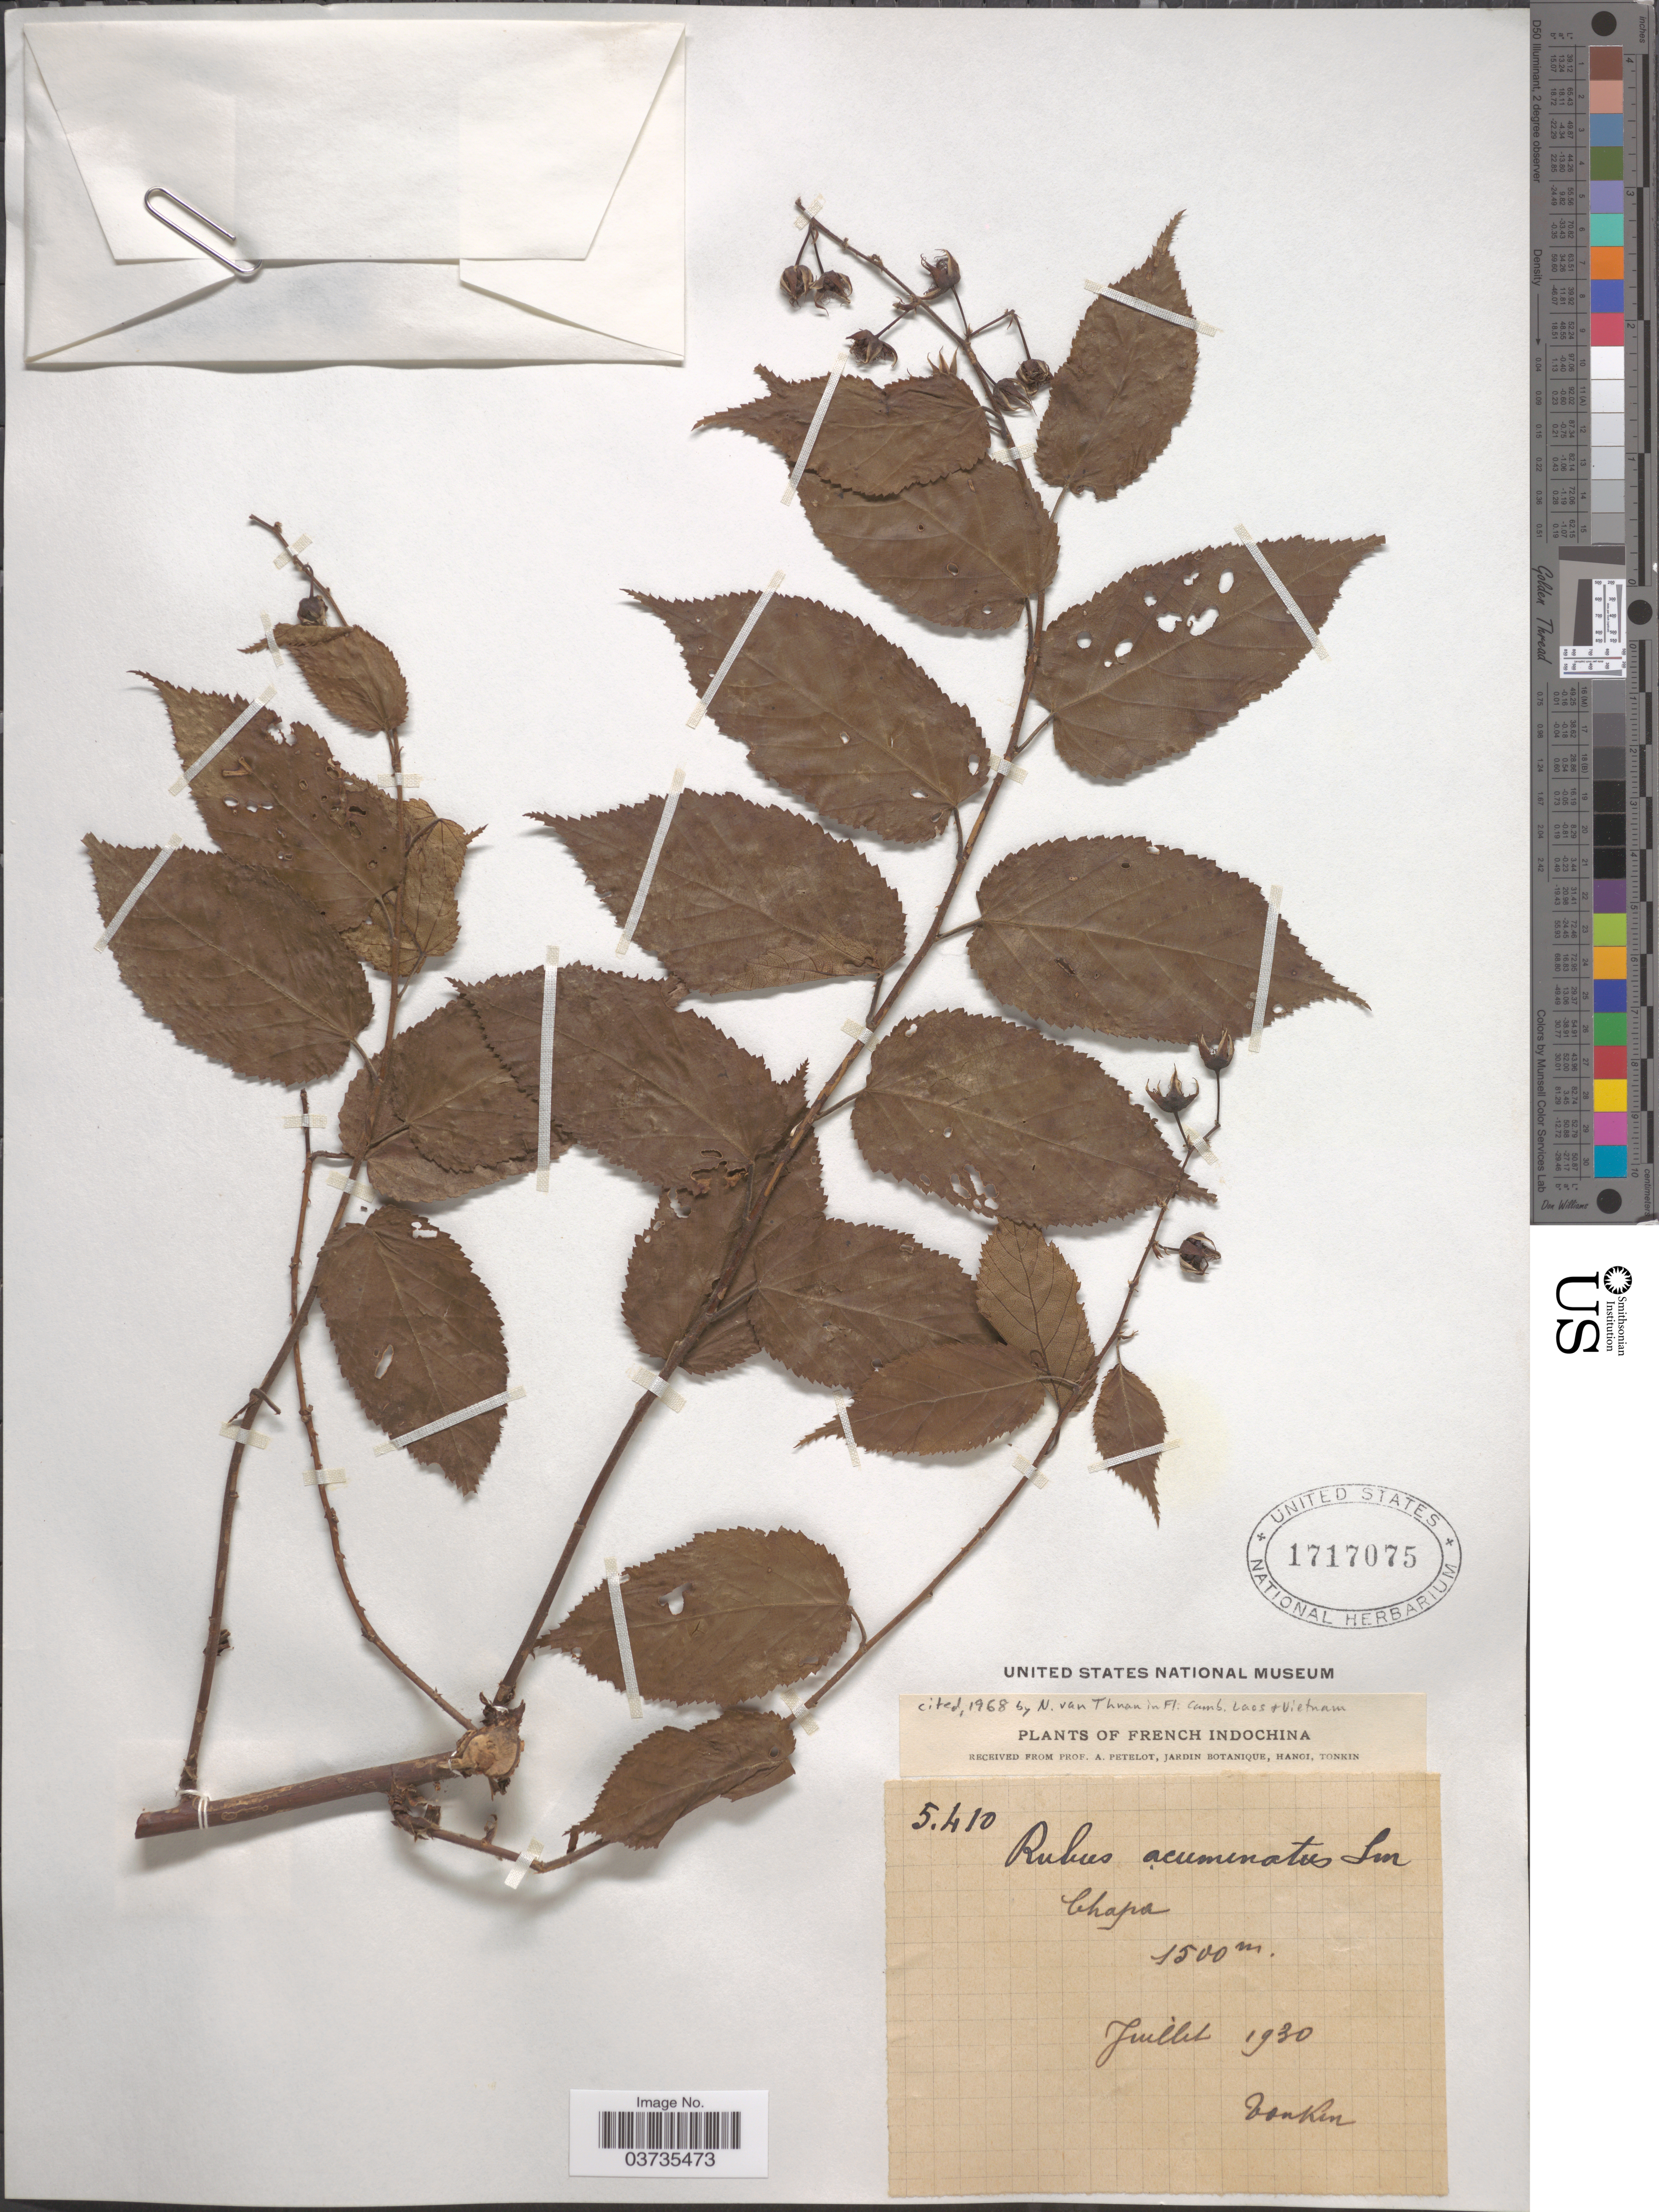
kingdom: Plantae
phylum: Tracheophyta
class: Magnoliopsida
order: Rosales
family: Rosaceae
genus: Rubus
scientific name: Rubus acuminatus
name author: Sm.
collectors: P. A. Pételot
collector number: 5410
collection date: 1930-07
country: Vietnam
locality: French Indochina. Chapa.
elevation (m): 1500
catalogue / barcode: US 1717075